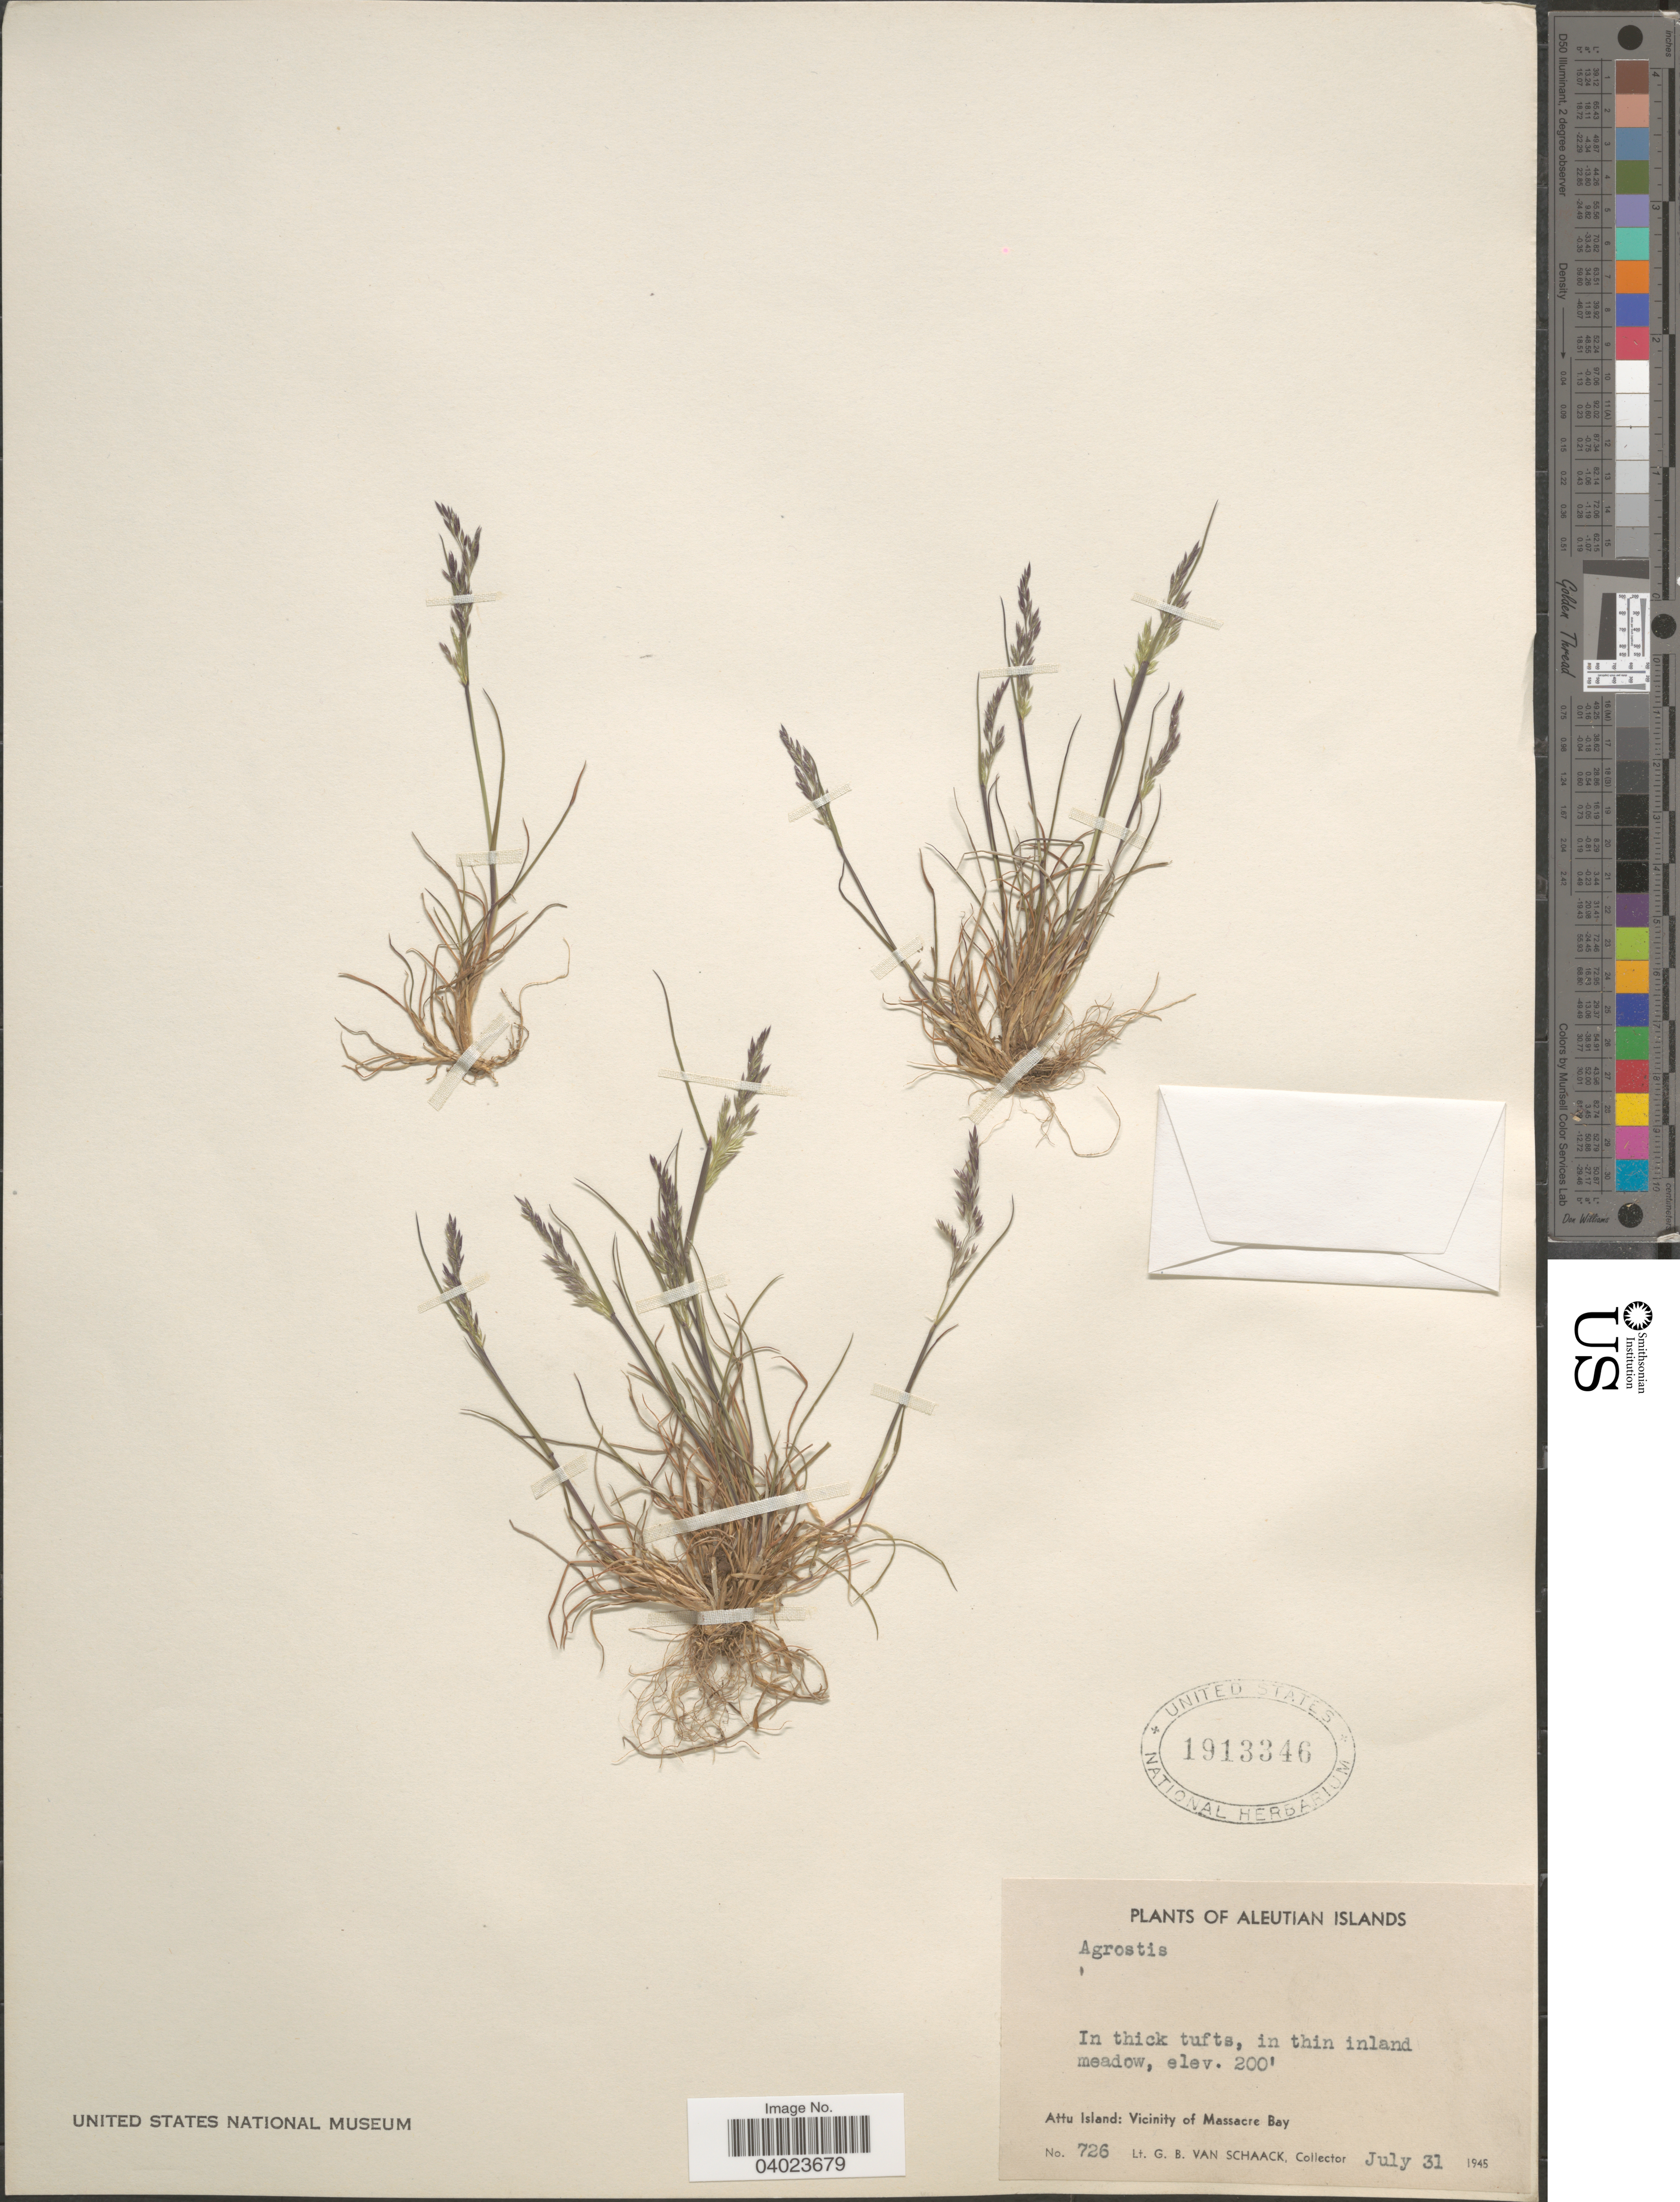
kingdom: Plantae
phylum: Tracheophyta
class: Liliopsida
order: Poales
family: Poaceae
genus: Agrostis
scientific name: Agrostis sp.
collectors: G. Van Schaack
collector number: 726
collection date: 1945-07-31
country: United States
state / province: Alaska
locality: Aleutian Islands. Attu Island: Vicinity of Massacre Bay.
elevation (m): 61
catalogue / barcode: US 1913346